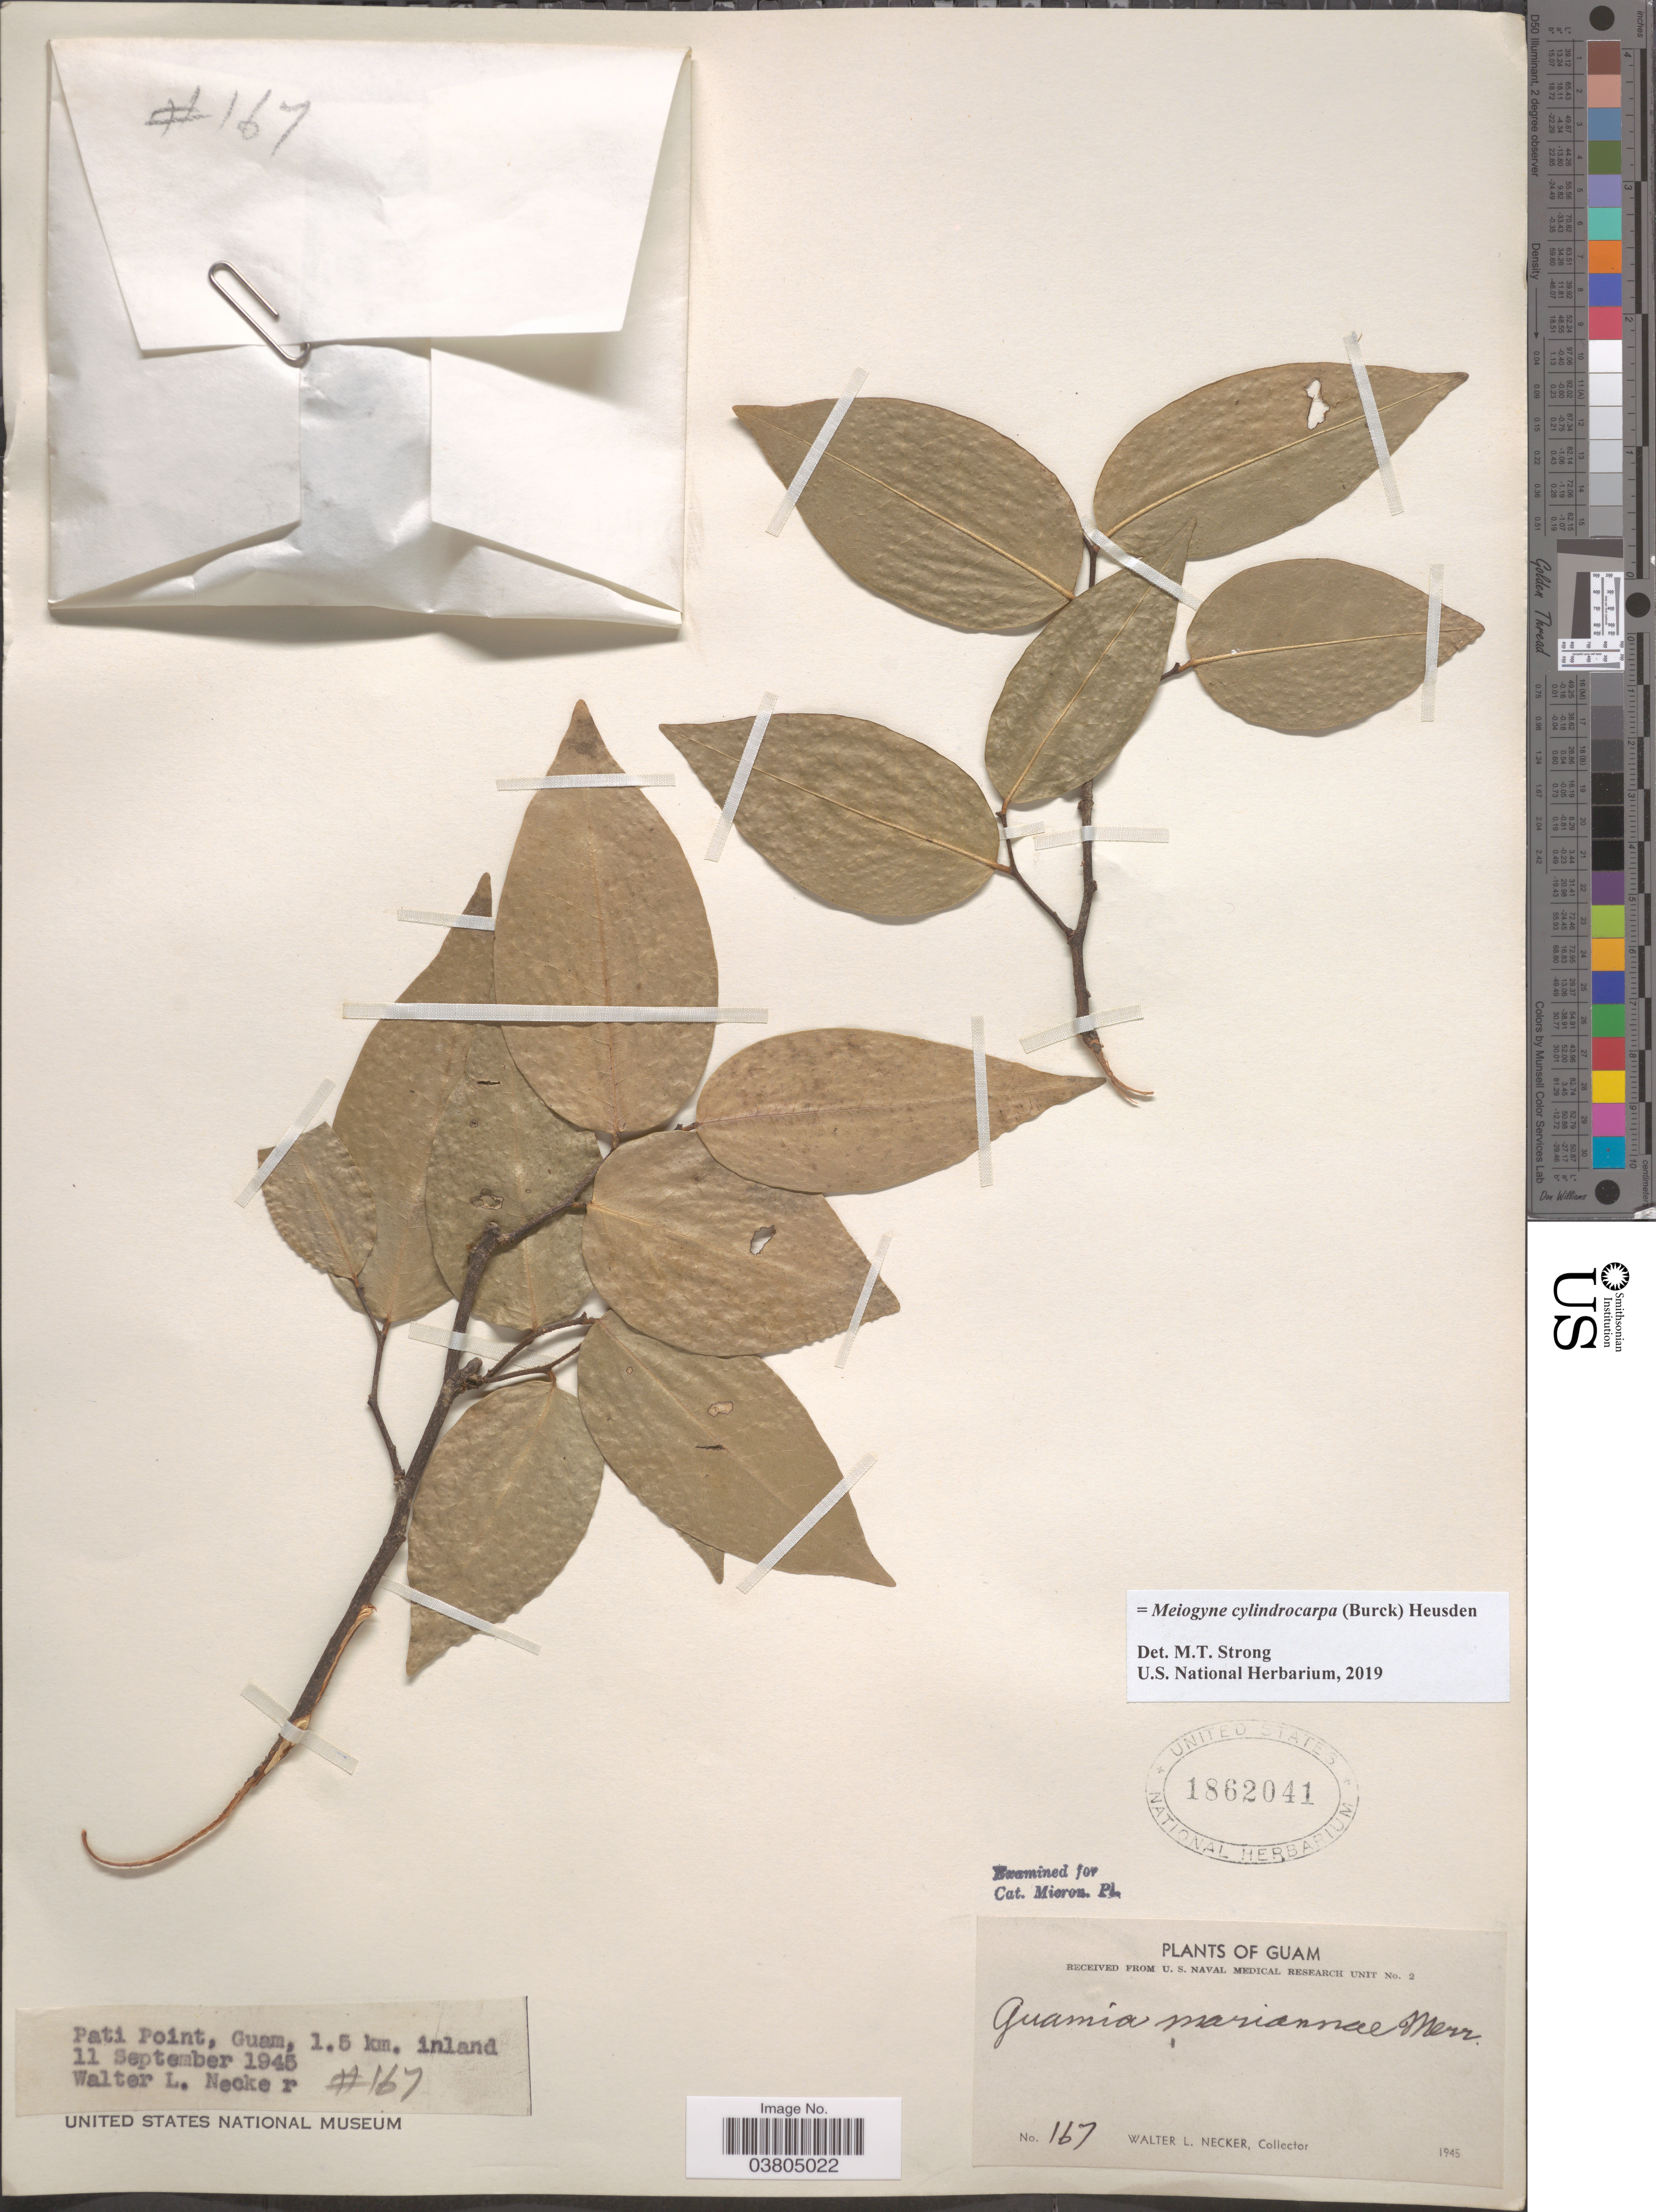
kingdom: Plantae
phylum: Tracheophyta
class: Magnoliopsida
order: Magnoliales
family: Annonaceae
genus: Meiogyne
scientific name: Meiogyne cylindrocarpa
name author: (Burck) Van Huesden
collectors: W. L. Necker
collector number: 167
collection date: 1945-09-11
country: Guam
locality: Pati Point 1.5 km. inland.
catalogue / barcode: US 1862041